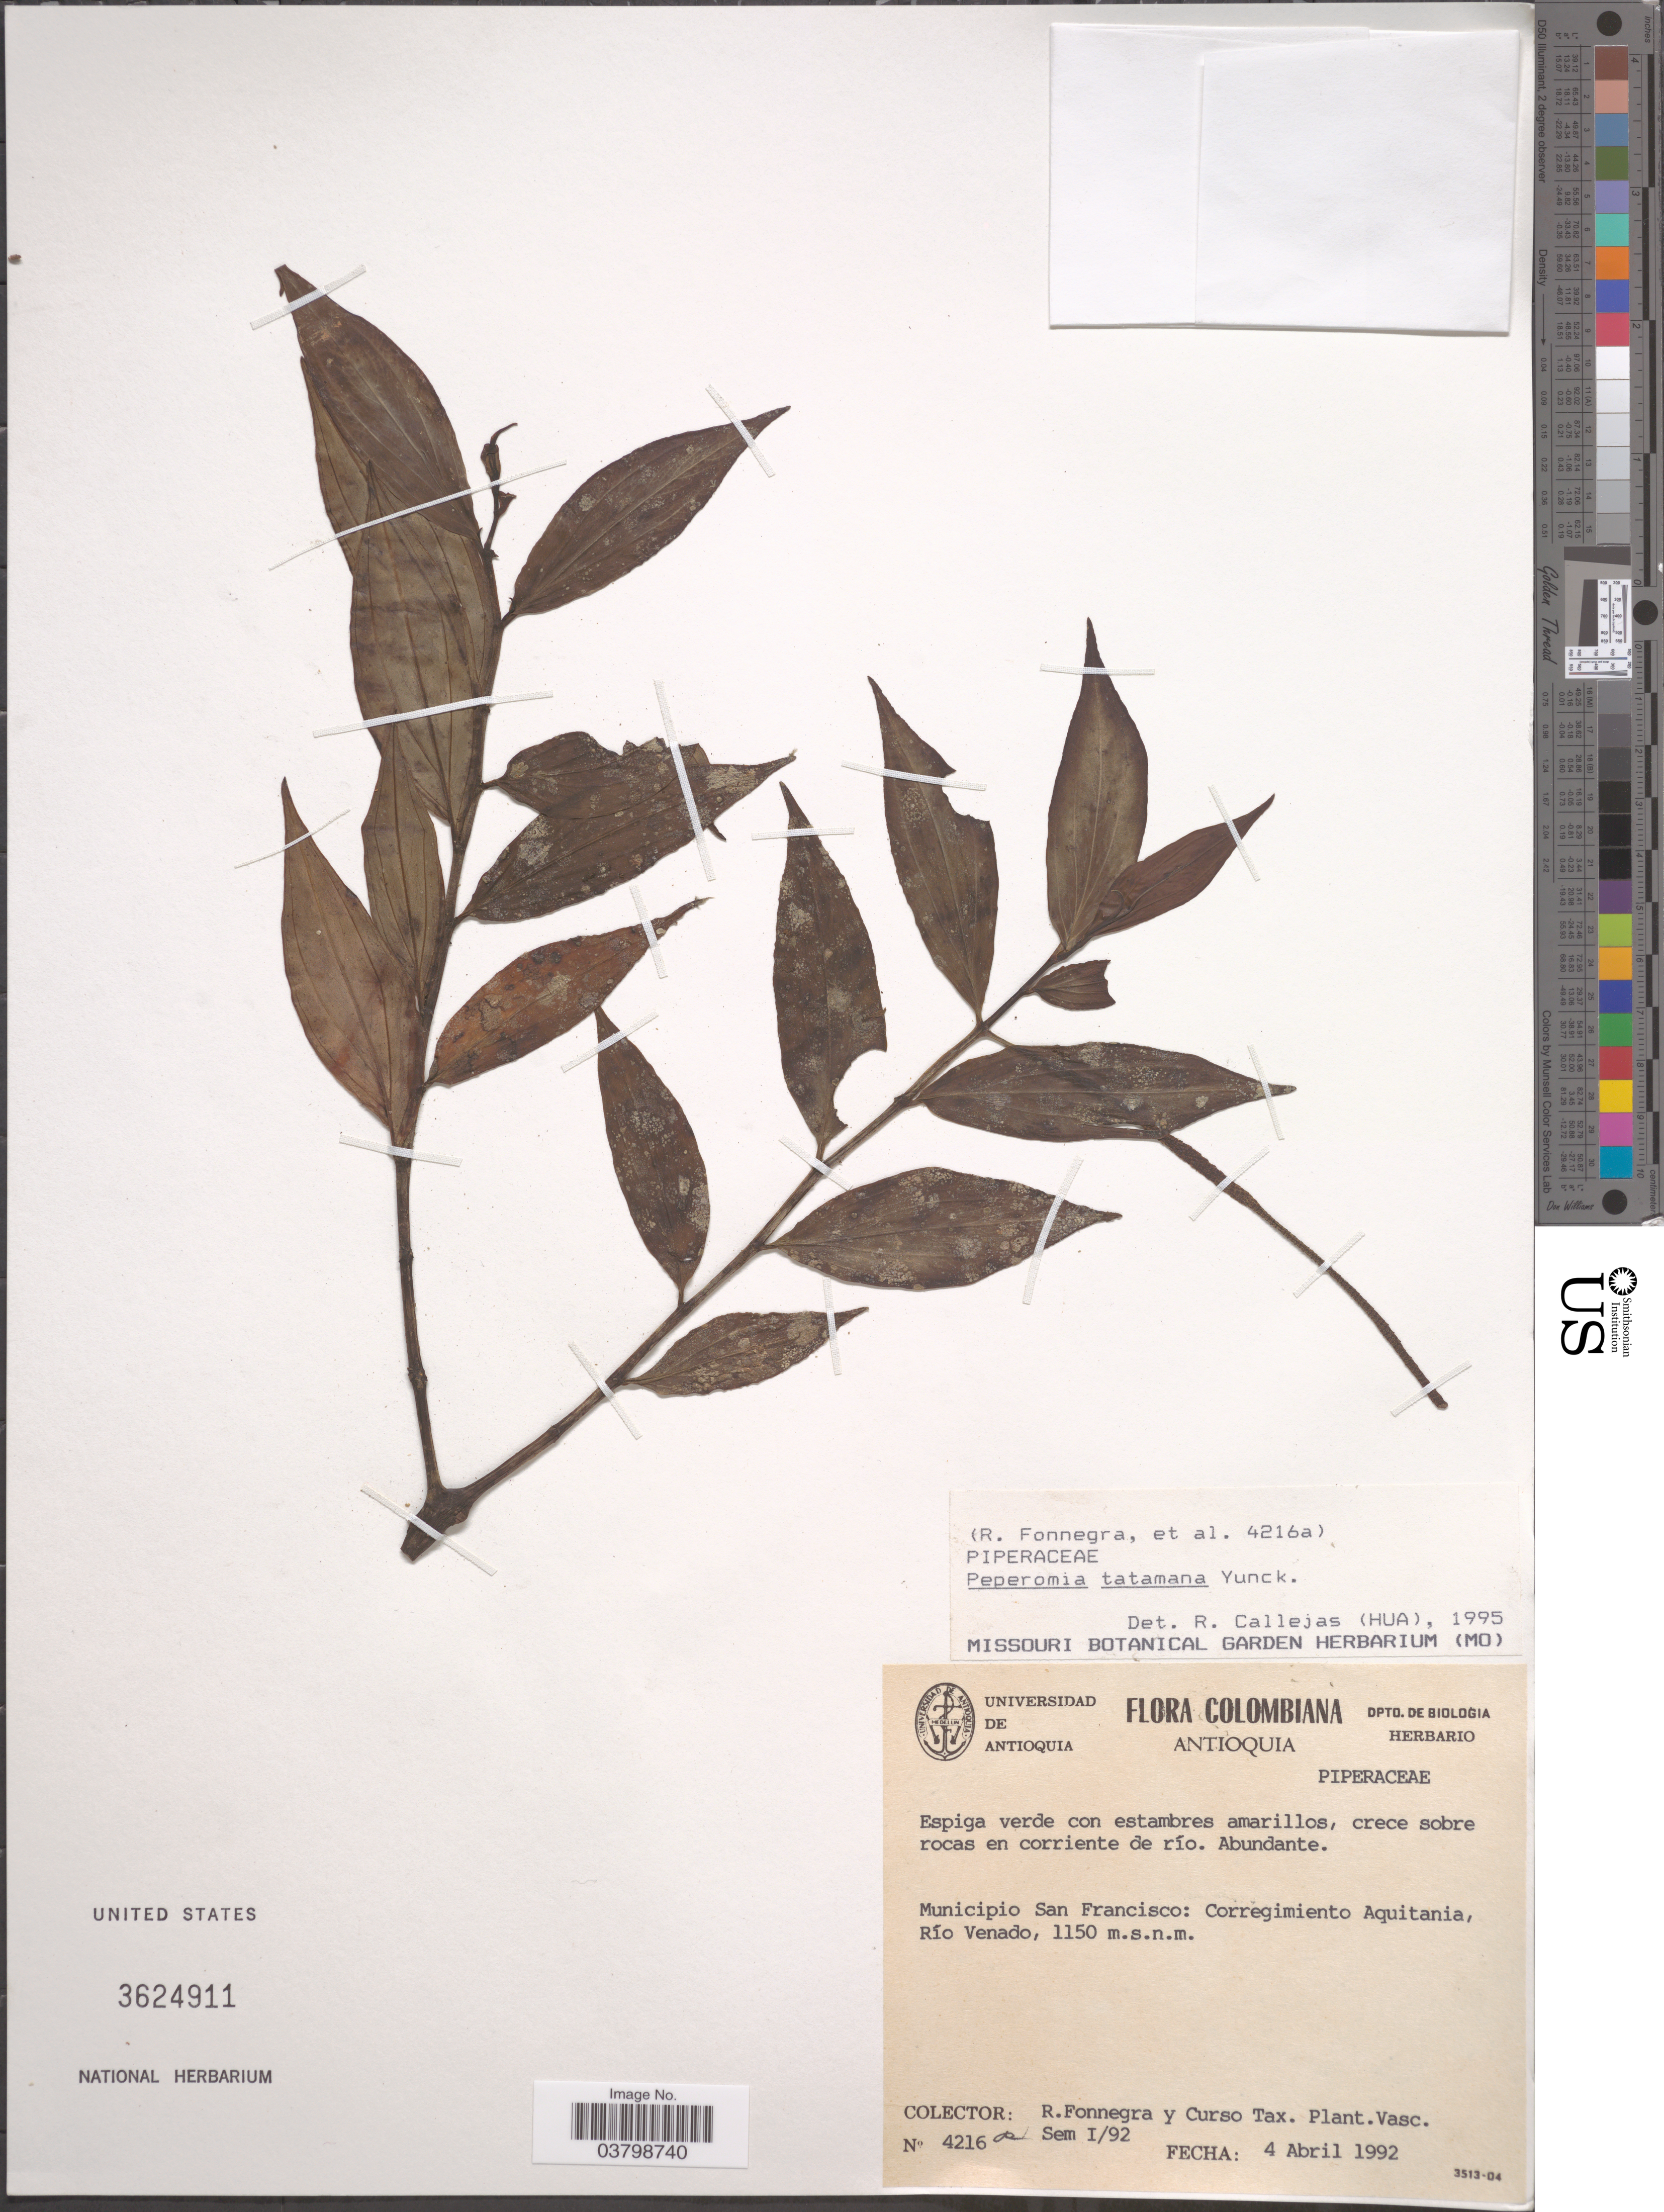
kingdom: Plantae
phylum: Tracheophyta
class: Magnoliopsida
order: Piperales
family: Piperaceae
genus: Peperomia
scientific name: Peperomia crispipetiola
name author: Trel.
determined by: Jiménez, José Estaban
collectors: R. Fonnegra & Curso Tax. Plant. Vasc.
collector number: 4216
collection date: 1992-04-04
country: Colombia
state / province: Antioquia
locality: Municipio San Francisco: Corregimiento Aquitania, Río Venado.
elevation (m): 1150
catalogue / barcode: US 3624911